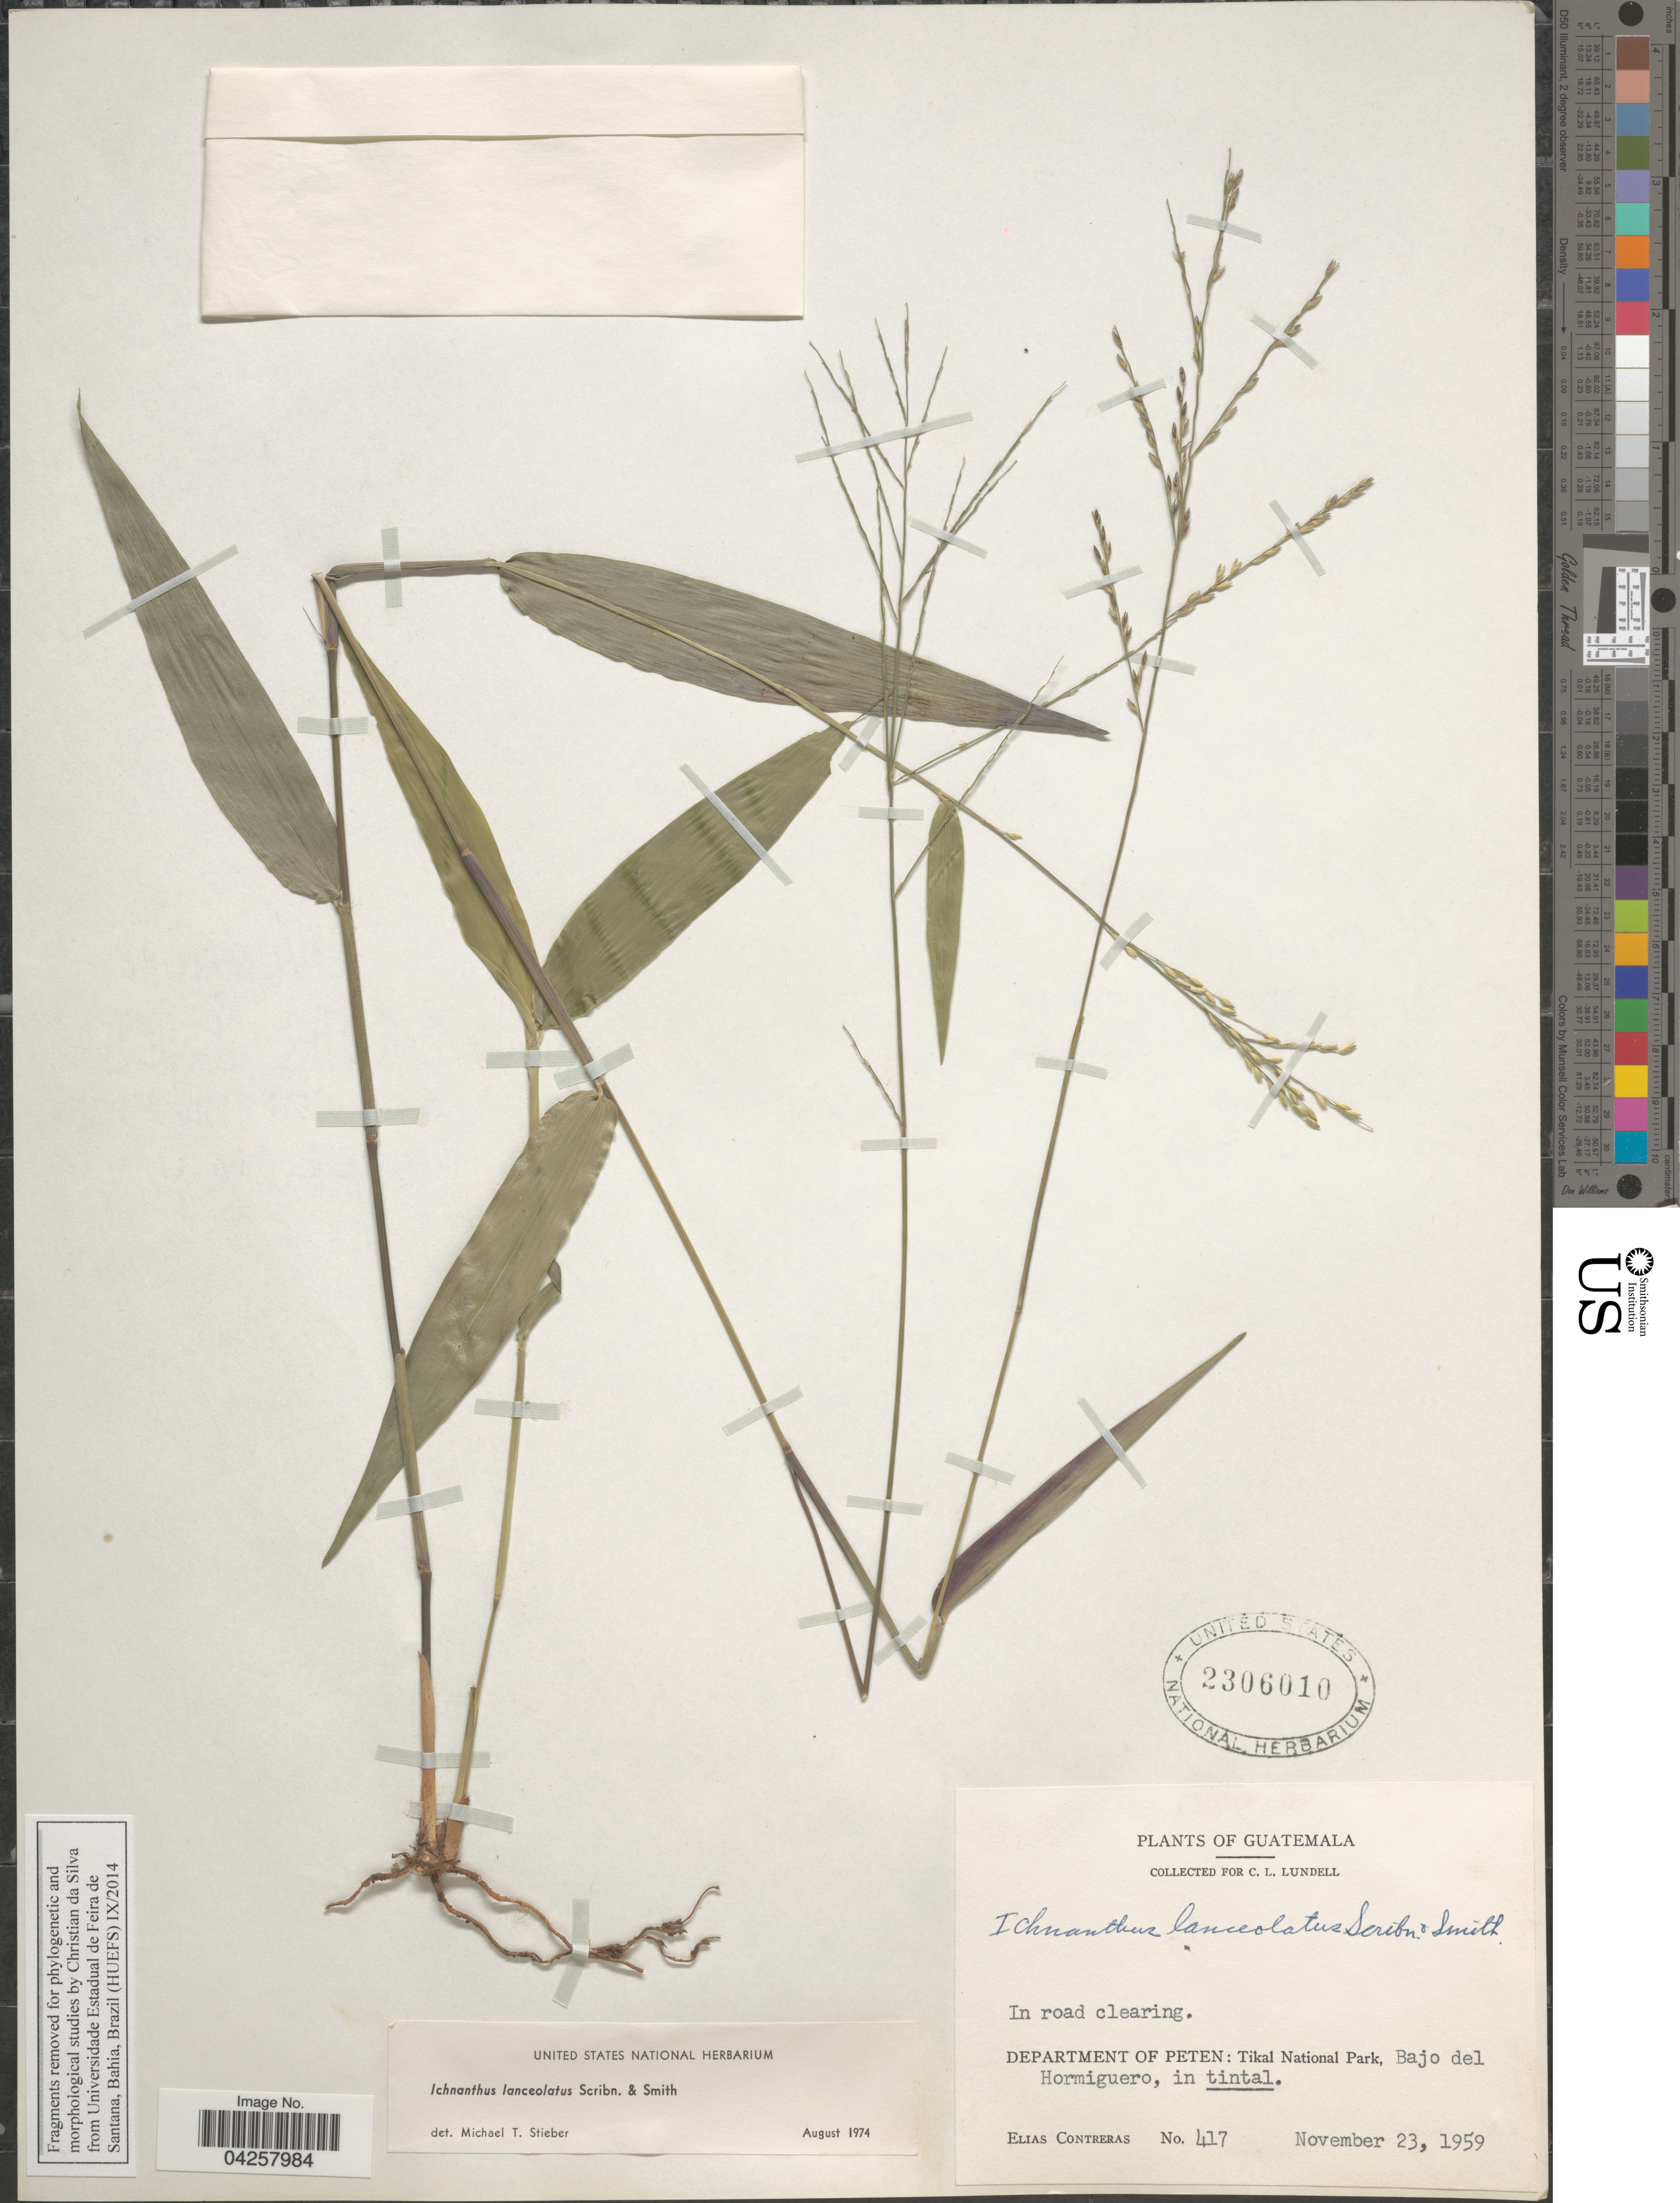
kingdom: Plantae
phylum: Tracheophyta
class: Liliopsida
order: Poales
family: Poaceae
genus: Ichnanthus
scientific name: Ichnanthus lanceolatus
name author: Scribn. & J.G. Sm.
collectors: E. Contreras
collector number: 417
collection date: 1959-11-23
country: Guatemala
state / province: El Peten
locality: In road clearing. Department of Peten: Tikal National Park, Bajo del Hormiguero, in tintal.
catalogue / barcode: US 2306010